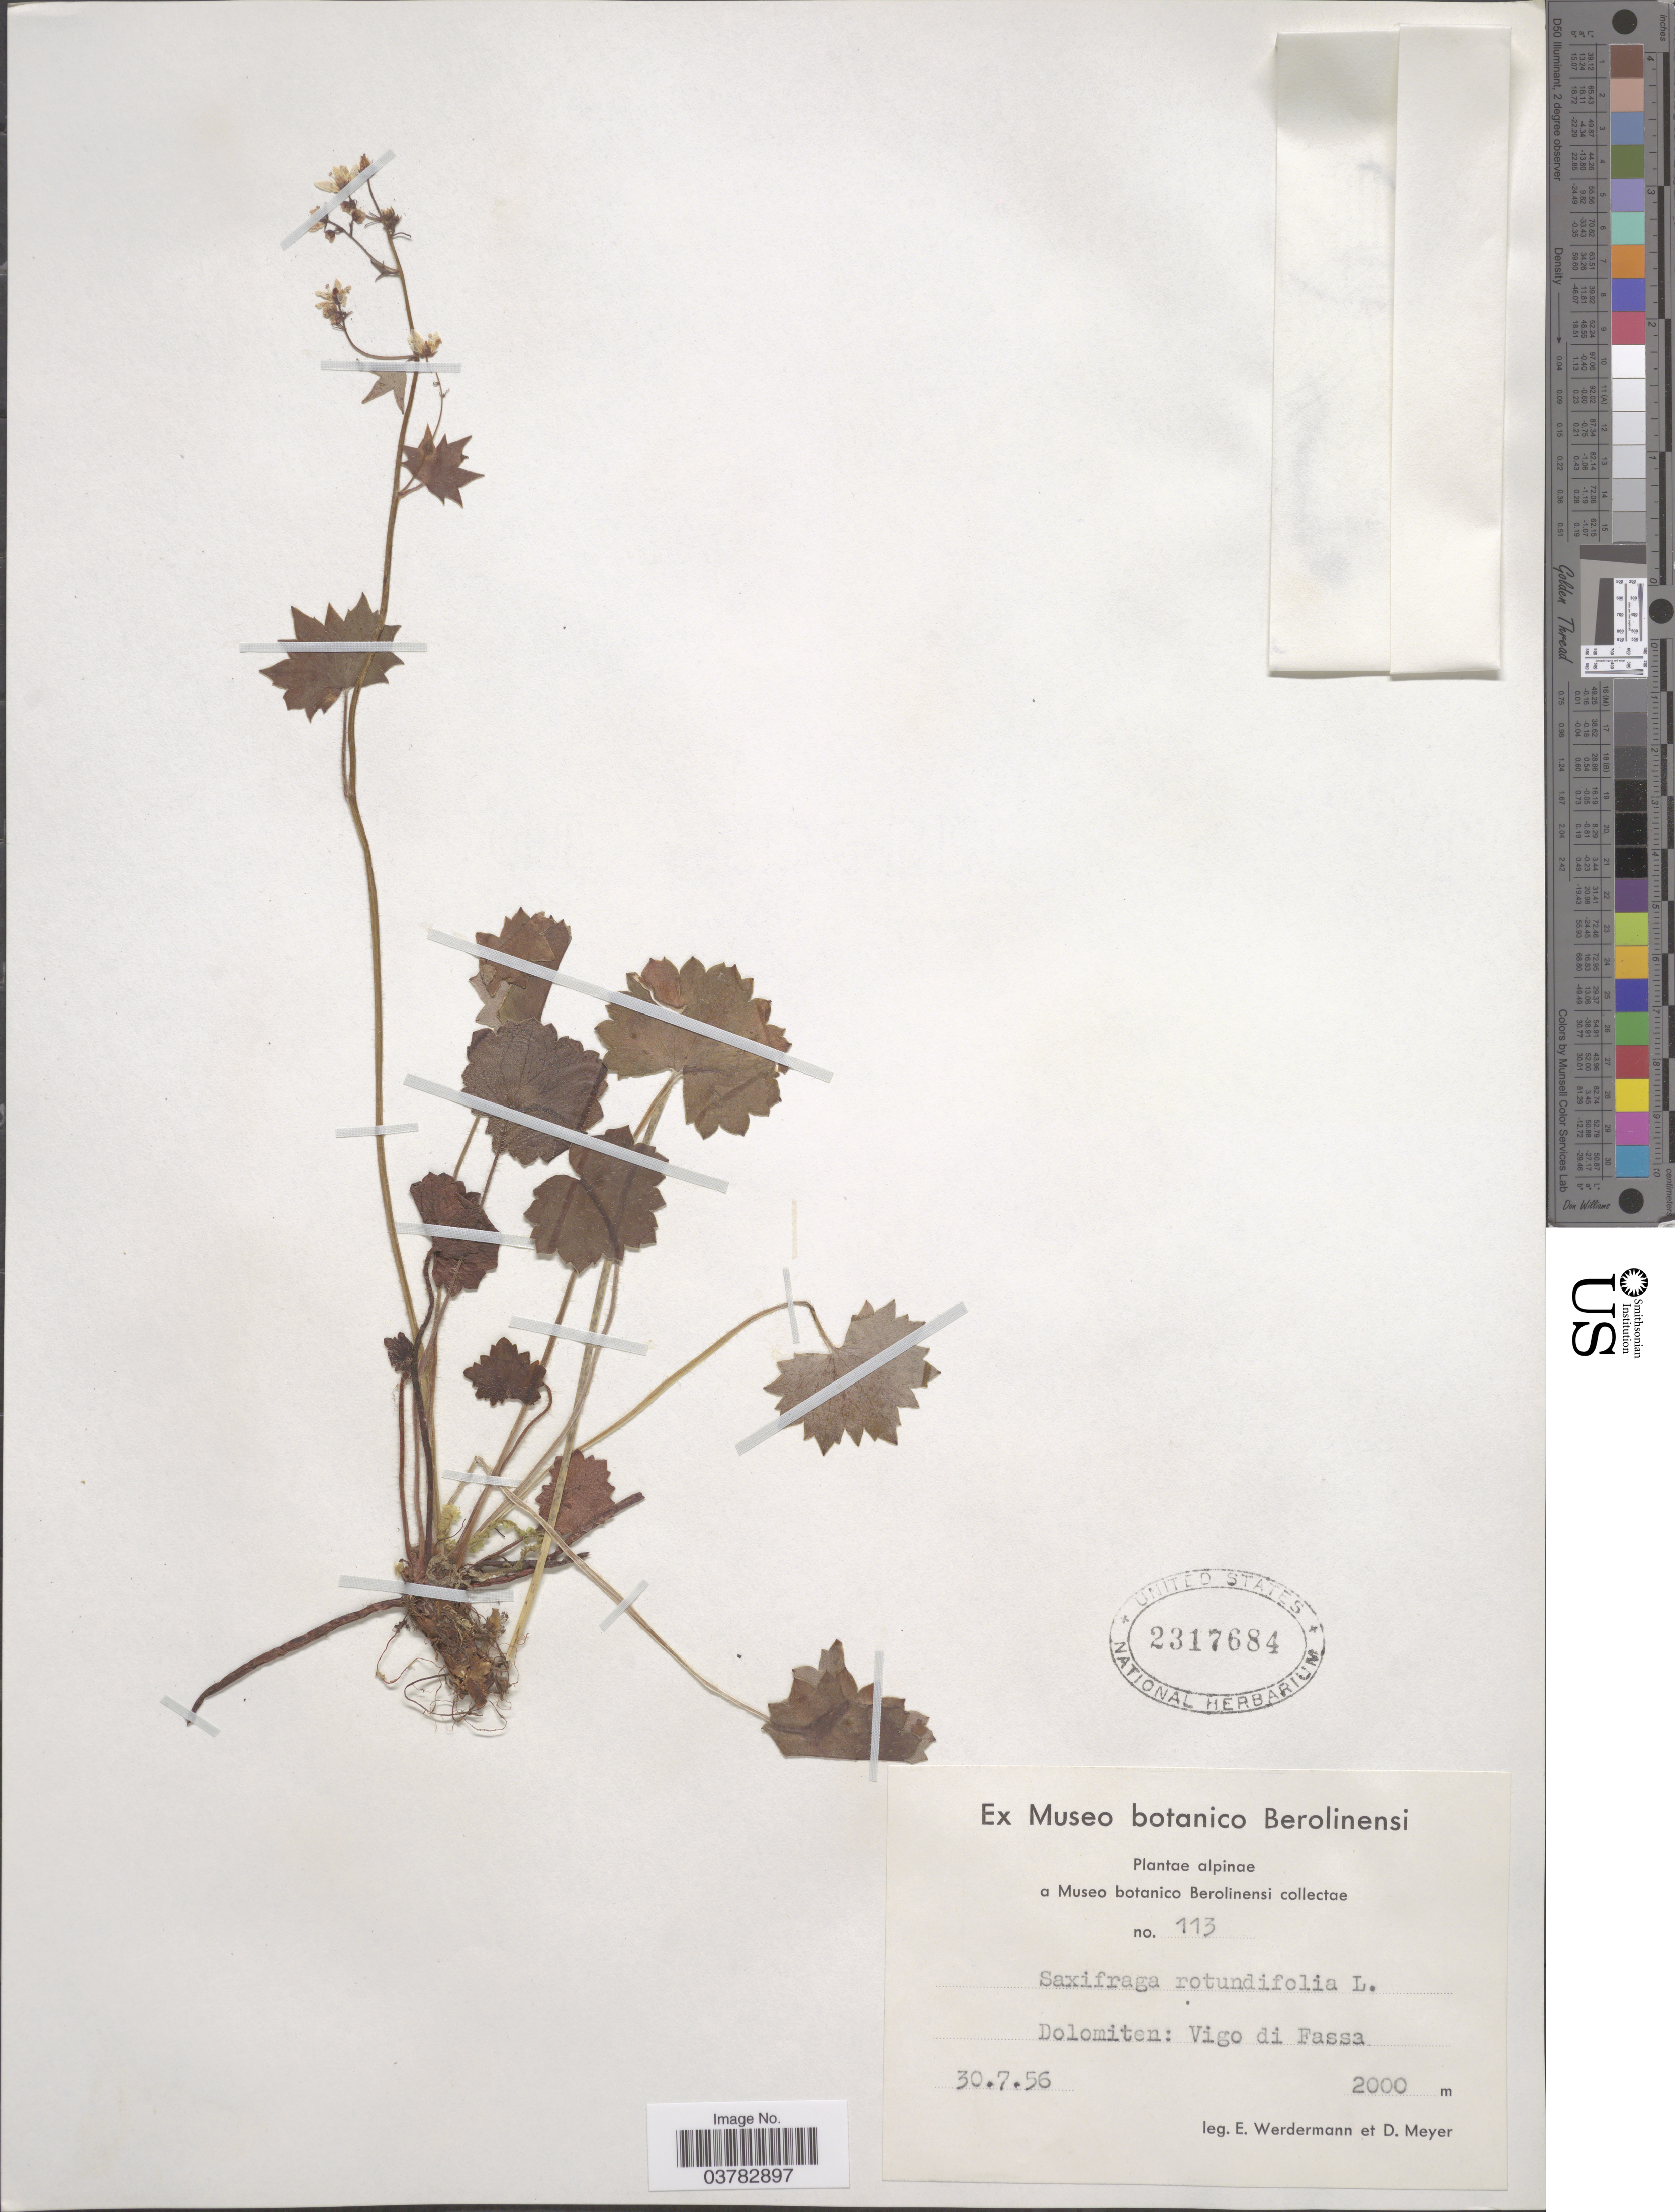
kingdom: Plantae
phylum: Tracheophyta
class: Magnoliopsida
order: Saxifragales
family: Saxifragaceae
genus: Saxifraga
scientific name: Saxifraga rotundifolia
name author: L.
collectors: E. Werdermann & D. Meyer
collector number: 113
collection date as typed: Transcribed d/m/y: 30/7/56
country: Italy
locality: Dolomiten: Vigo di Fassa.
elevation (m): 2000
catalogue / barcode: US 2317684